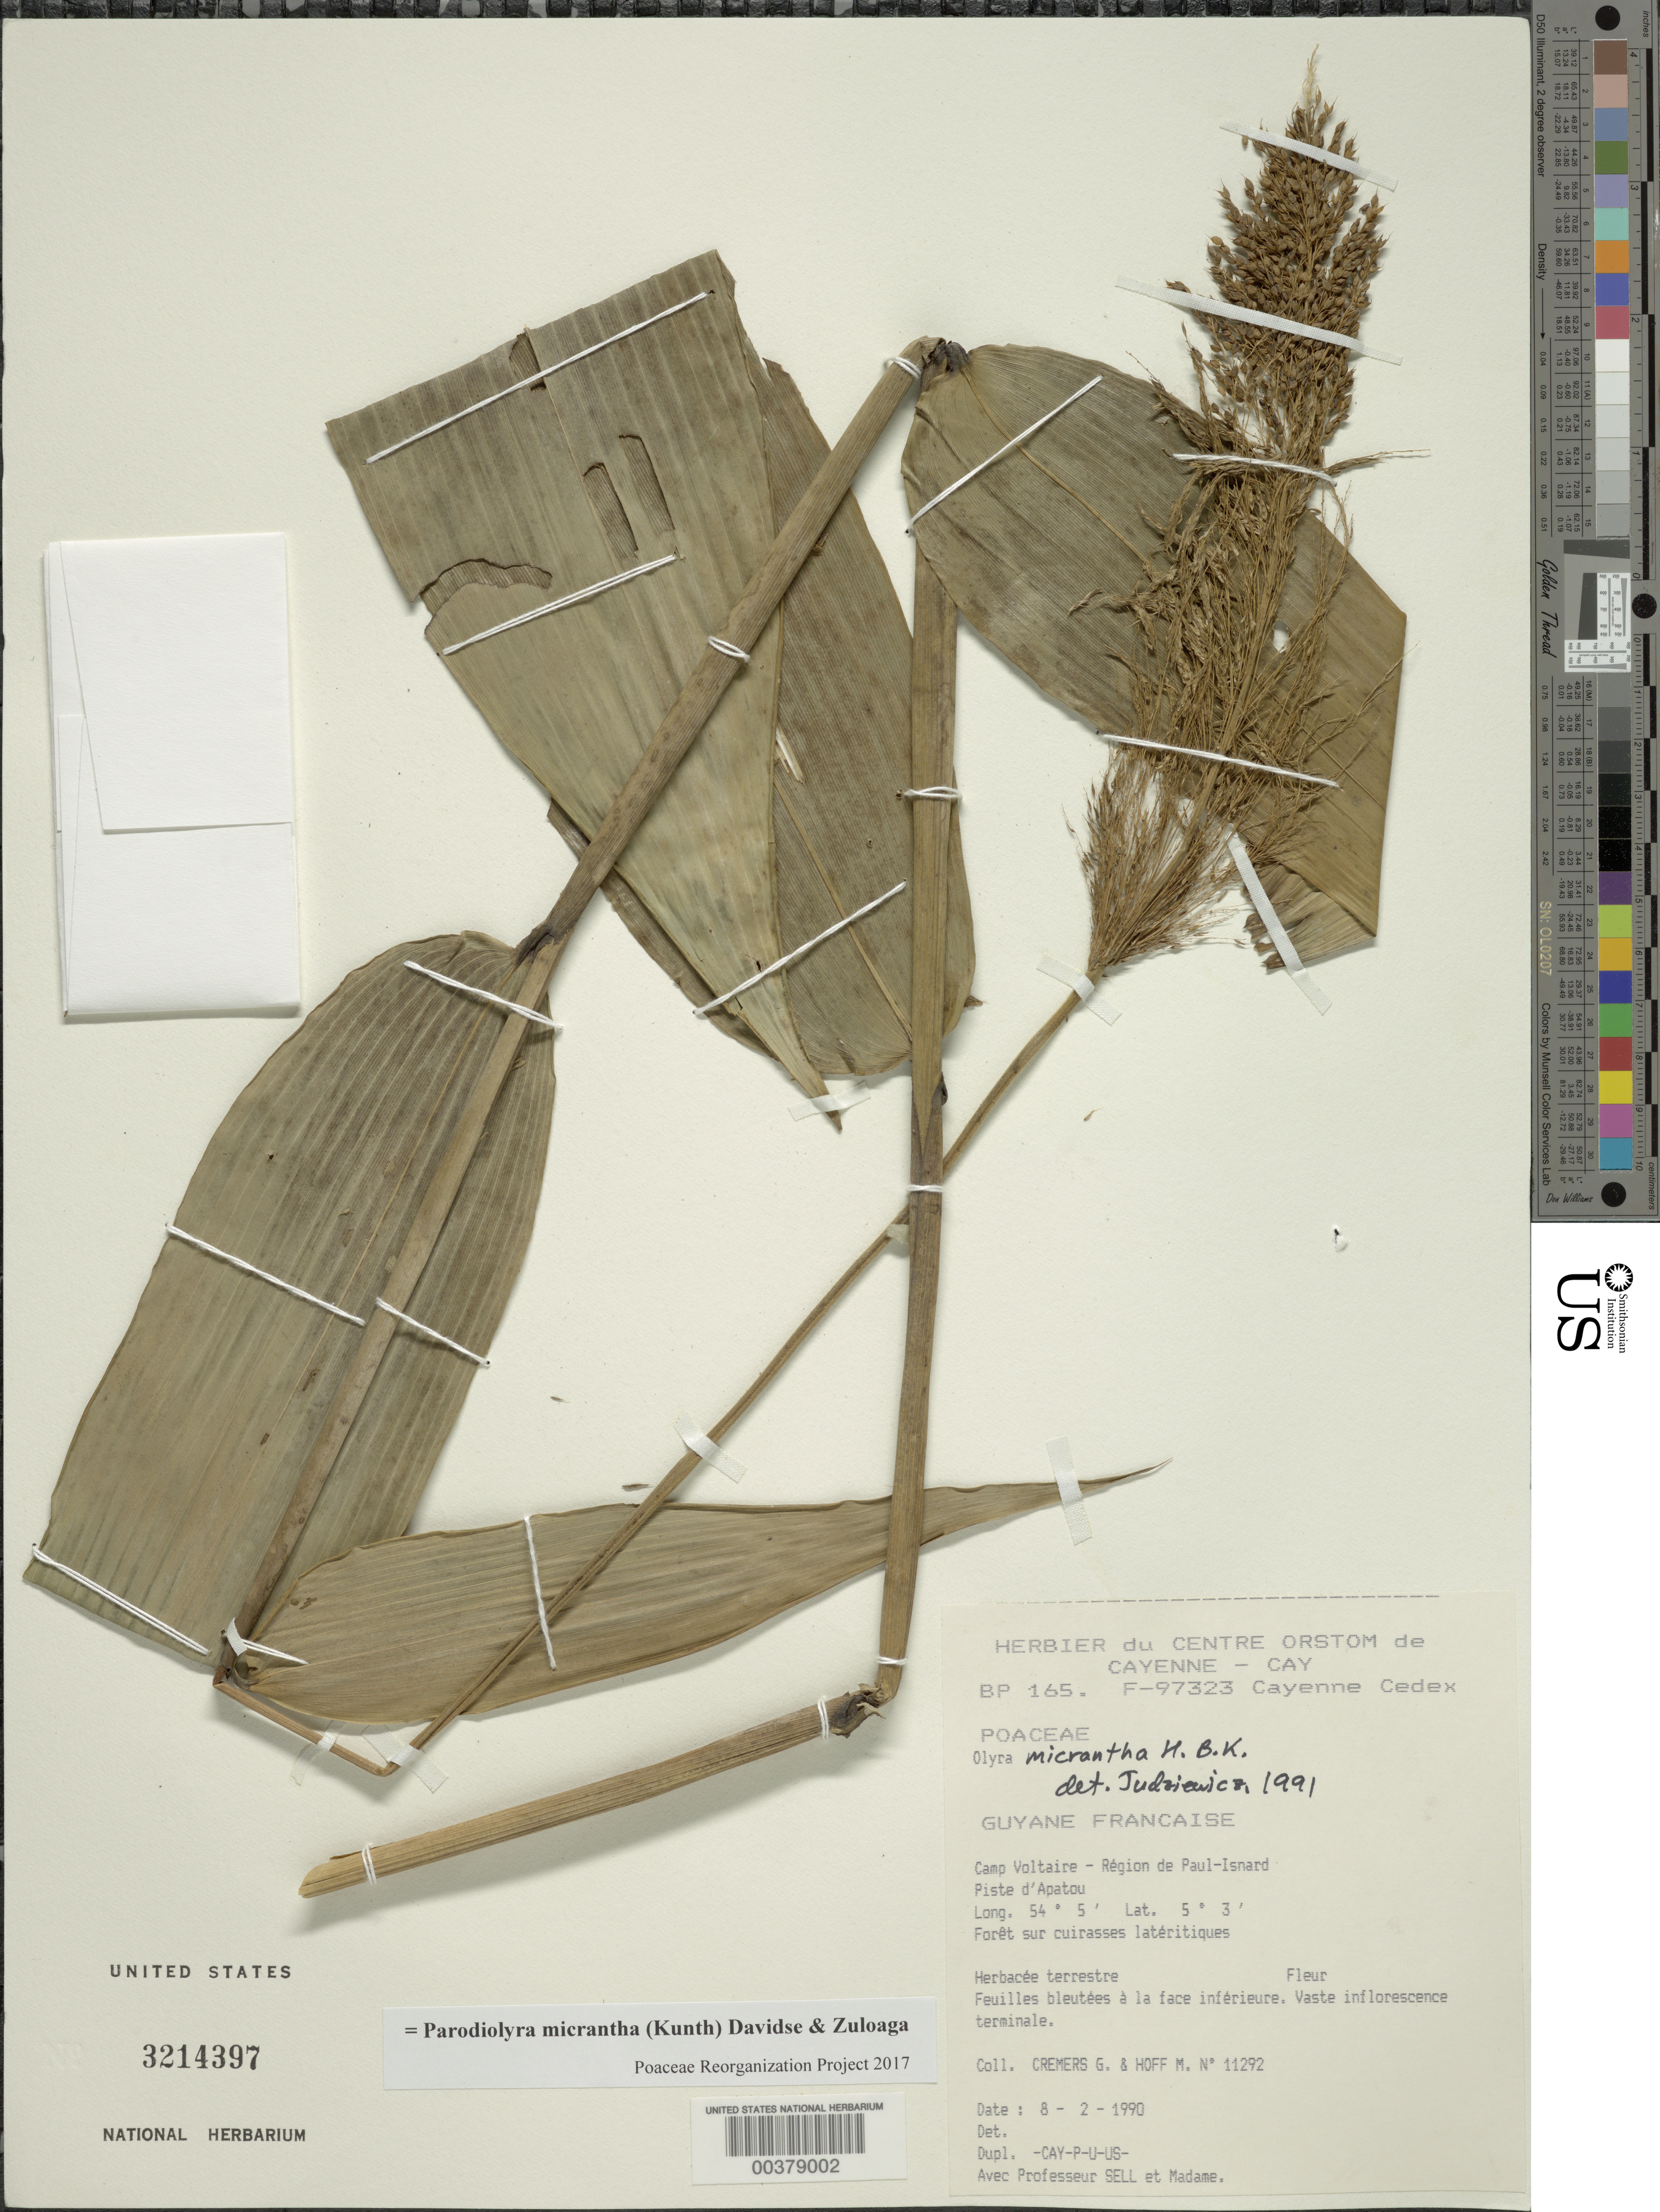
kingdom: Plantae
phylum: Tracheophyta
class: Liliopsida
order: Poales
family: Poaceae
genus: Parodiolyra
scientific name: Parodiolyra micrantha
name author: (Kunth) Davidse & Zuloaga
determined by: Poaceae Reorganization Project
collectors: G. Cremers & M. Hoff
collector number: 11292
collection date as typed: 08 Feb 1990 or 02 Aug 1990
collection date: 1990-02-08 or 1990-08-02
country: French Guiana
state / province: Saint-Laurent-du-Maroni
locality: Camp voltaire; region de paul-isnard; piste d'apatou. [former arrondissement of inini.]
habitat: Foret sur cuirasses lateritiques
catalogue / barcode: US 3214397